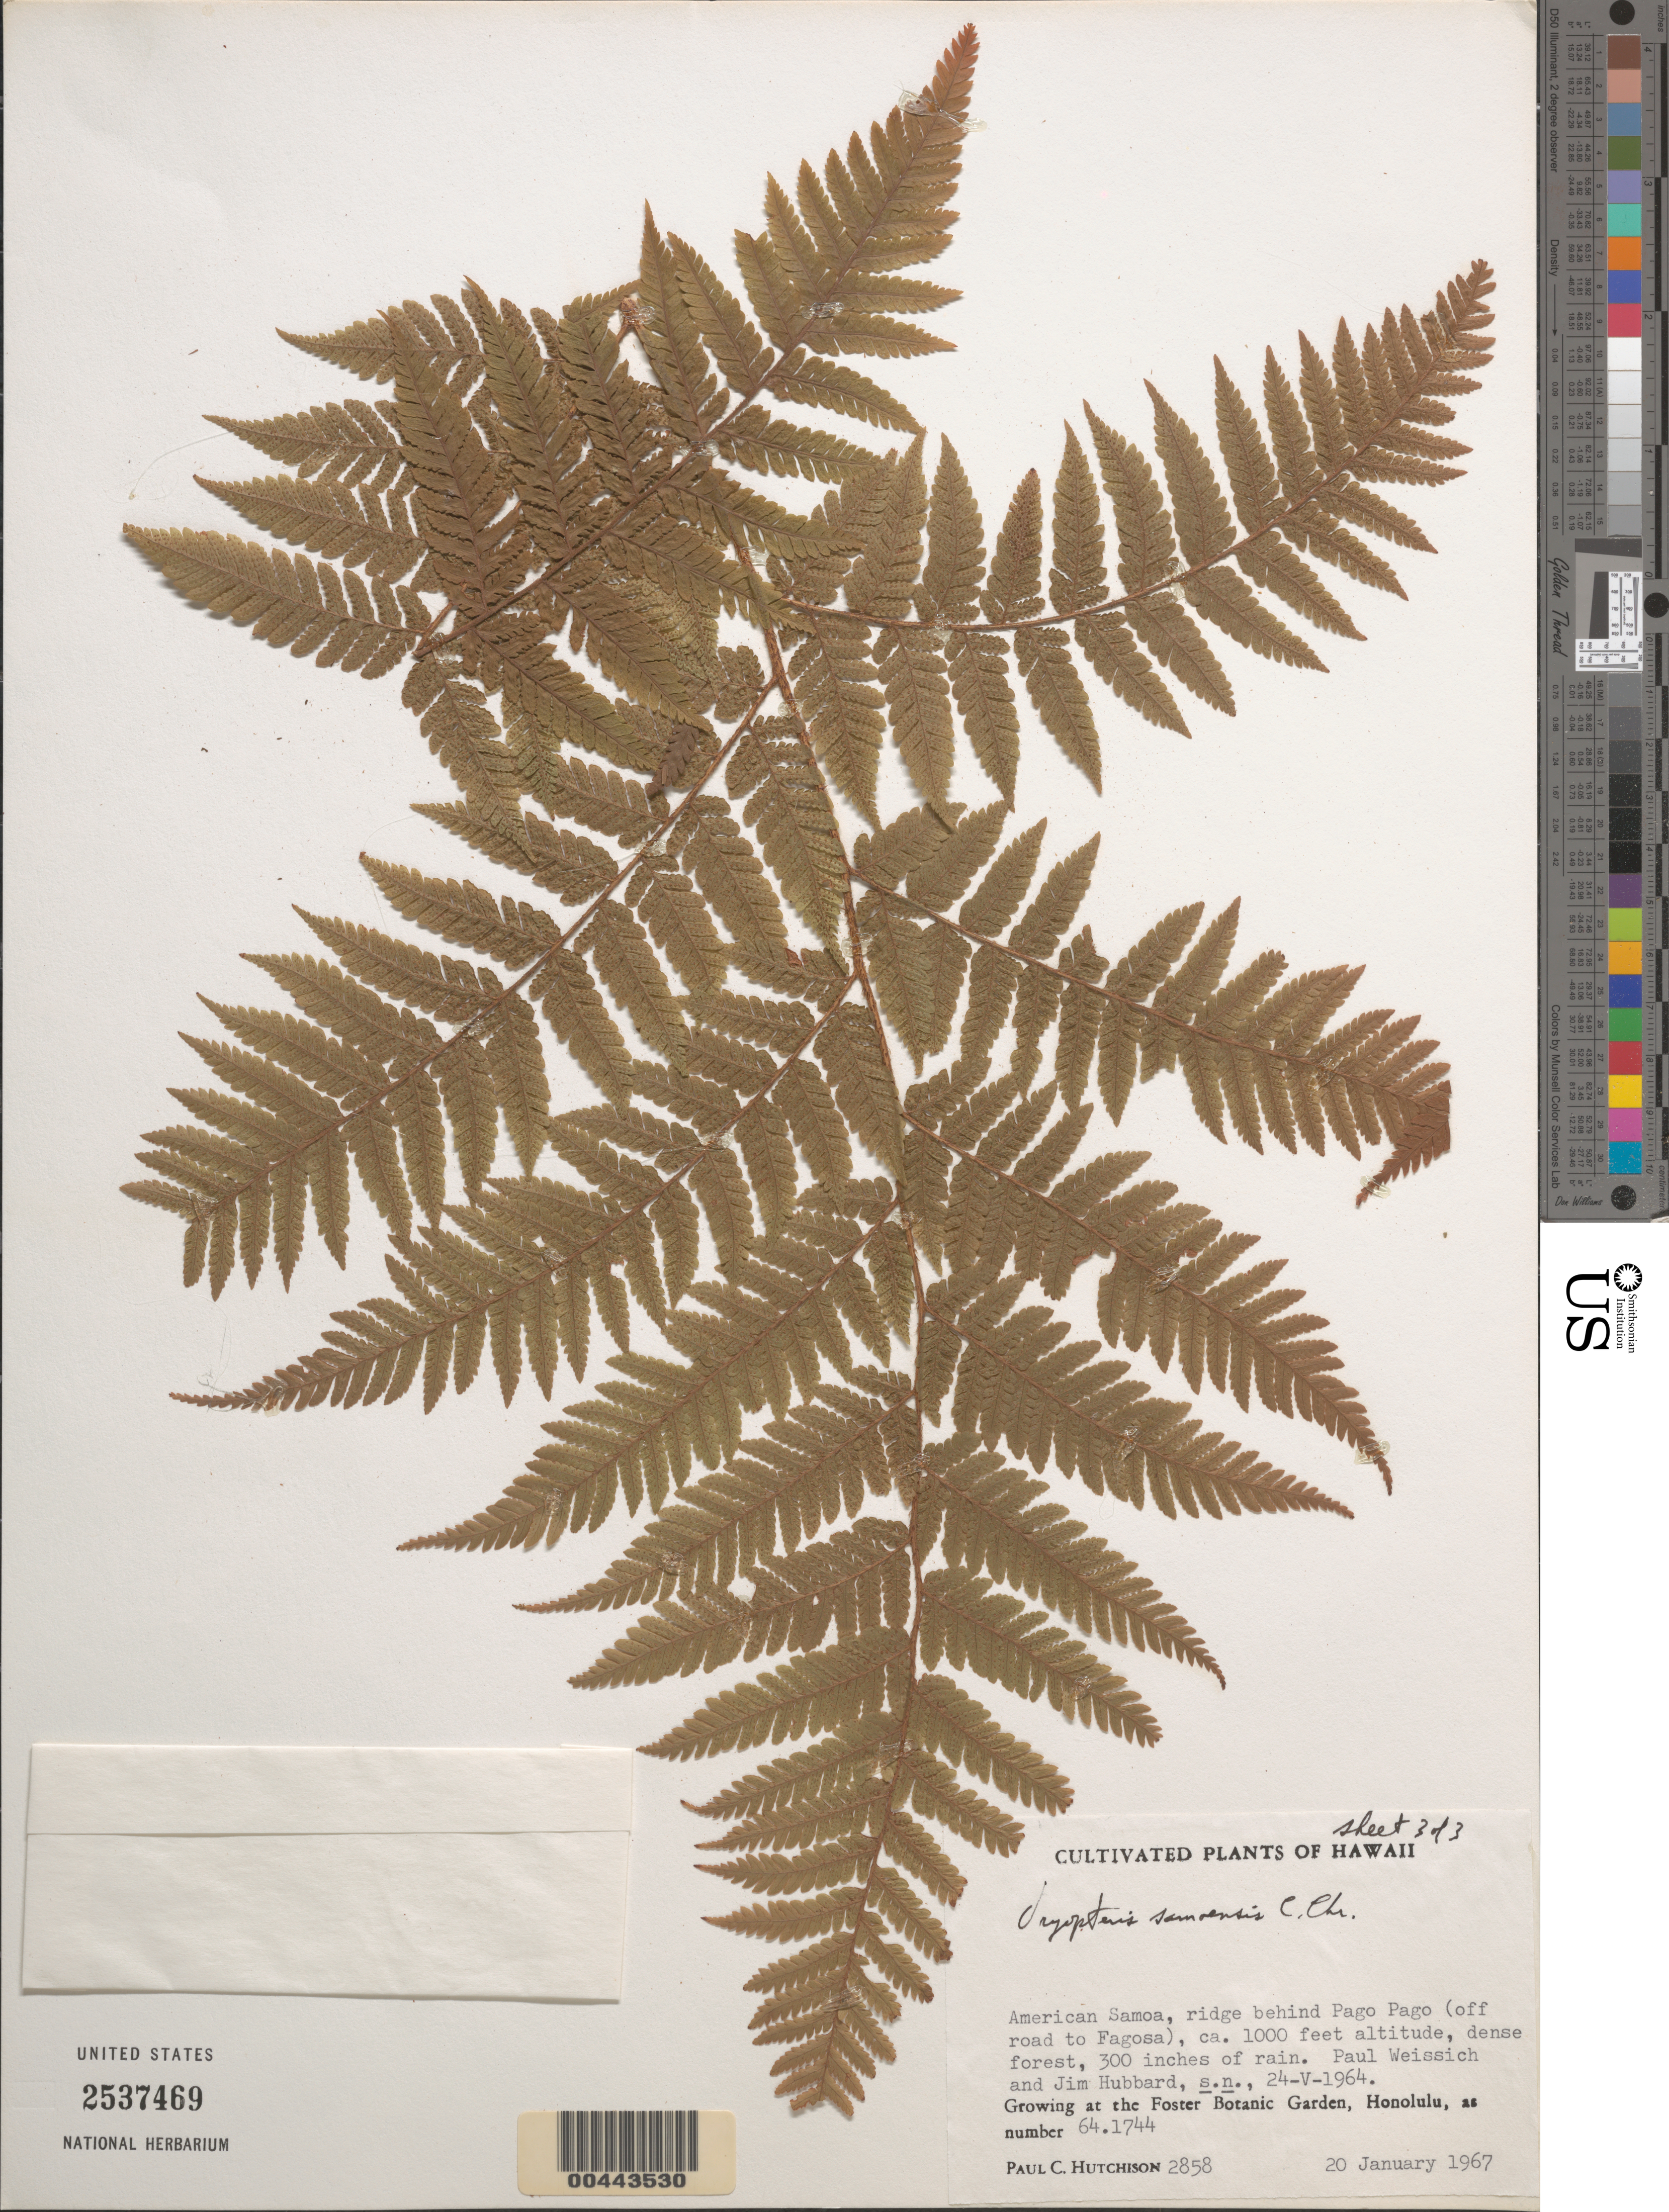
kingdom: Plantae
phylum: Tracheophyta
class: Polypodiopsida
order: Polypodiales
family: Dryopteridaceae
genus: Dryopteris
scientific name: Dryopteris samoensis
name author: C. Chr.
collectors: P. C. Hutchison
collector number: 2858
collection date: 1967-01-20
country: United States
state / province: Hawaii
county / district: Honolulu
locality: At the Foster Botanic Garden, Honolulu, as number 64.1744.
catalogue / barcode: US 2537469